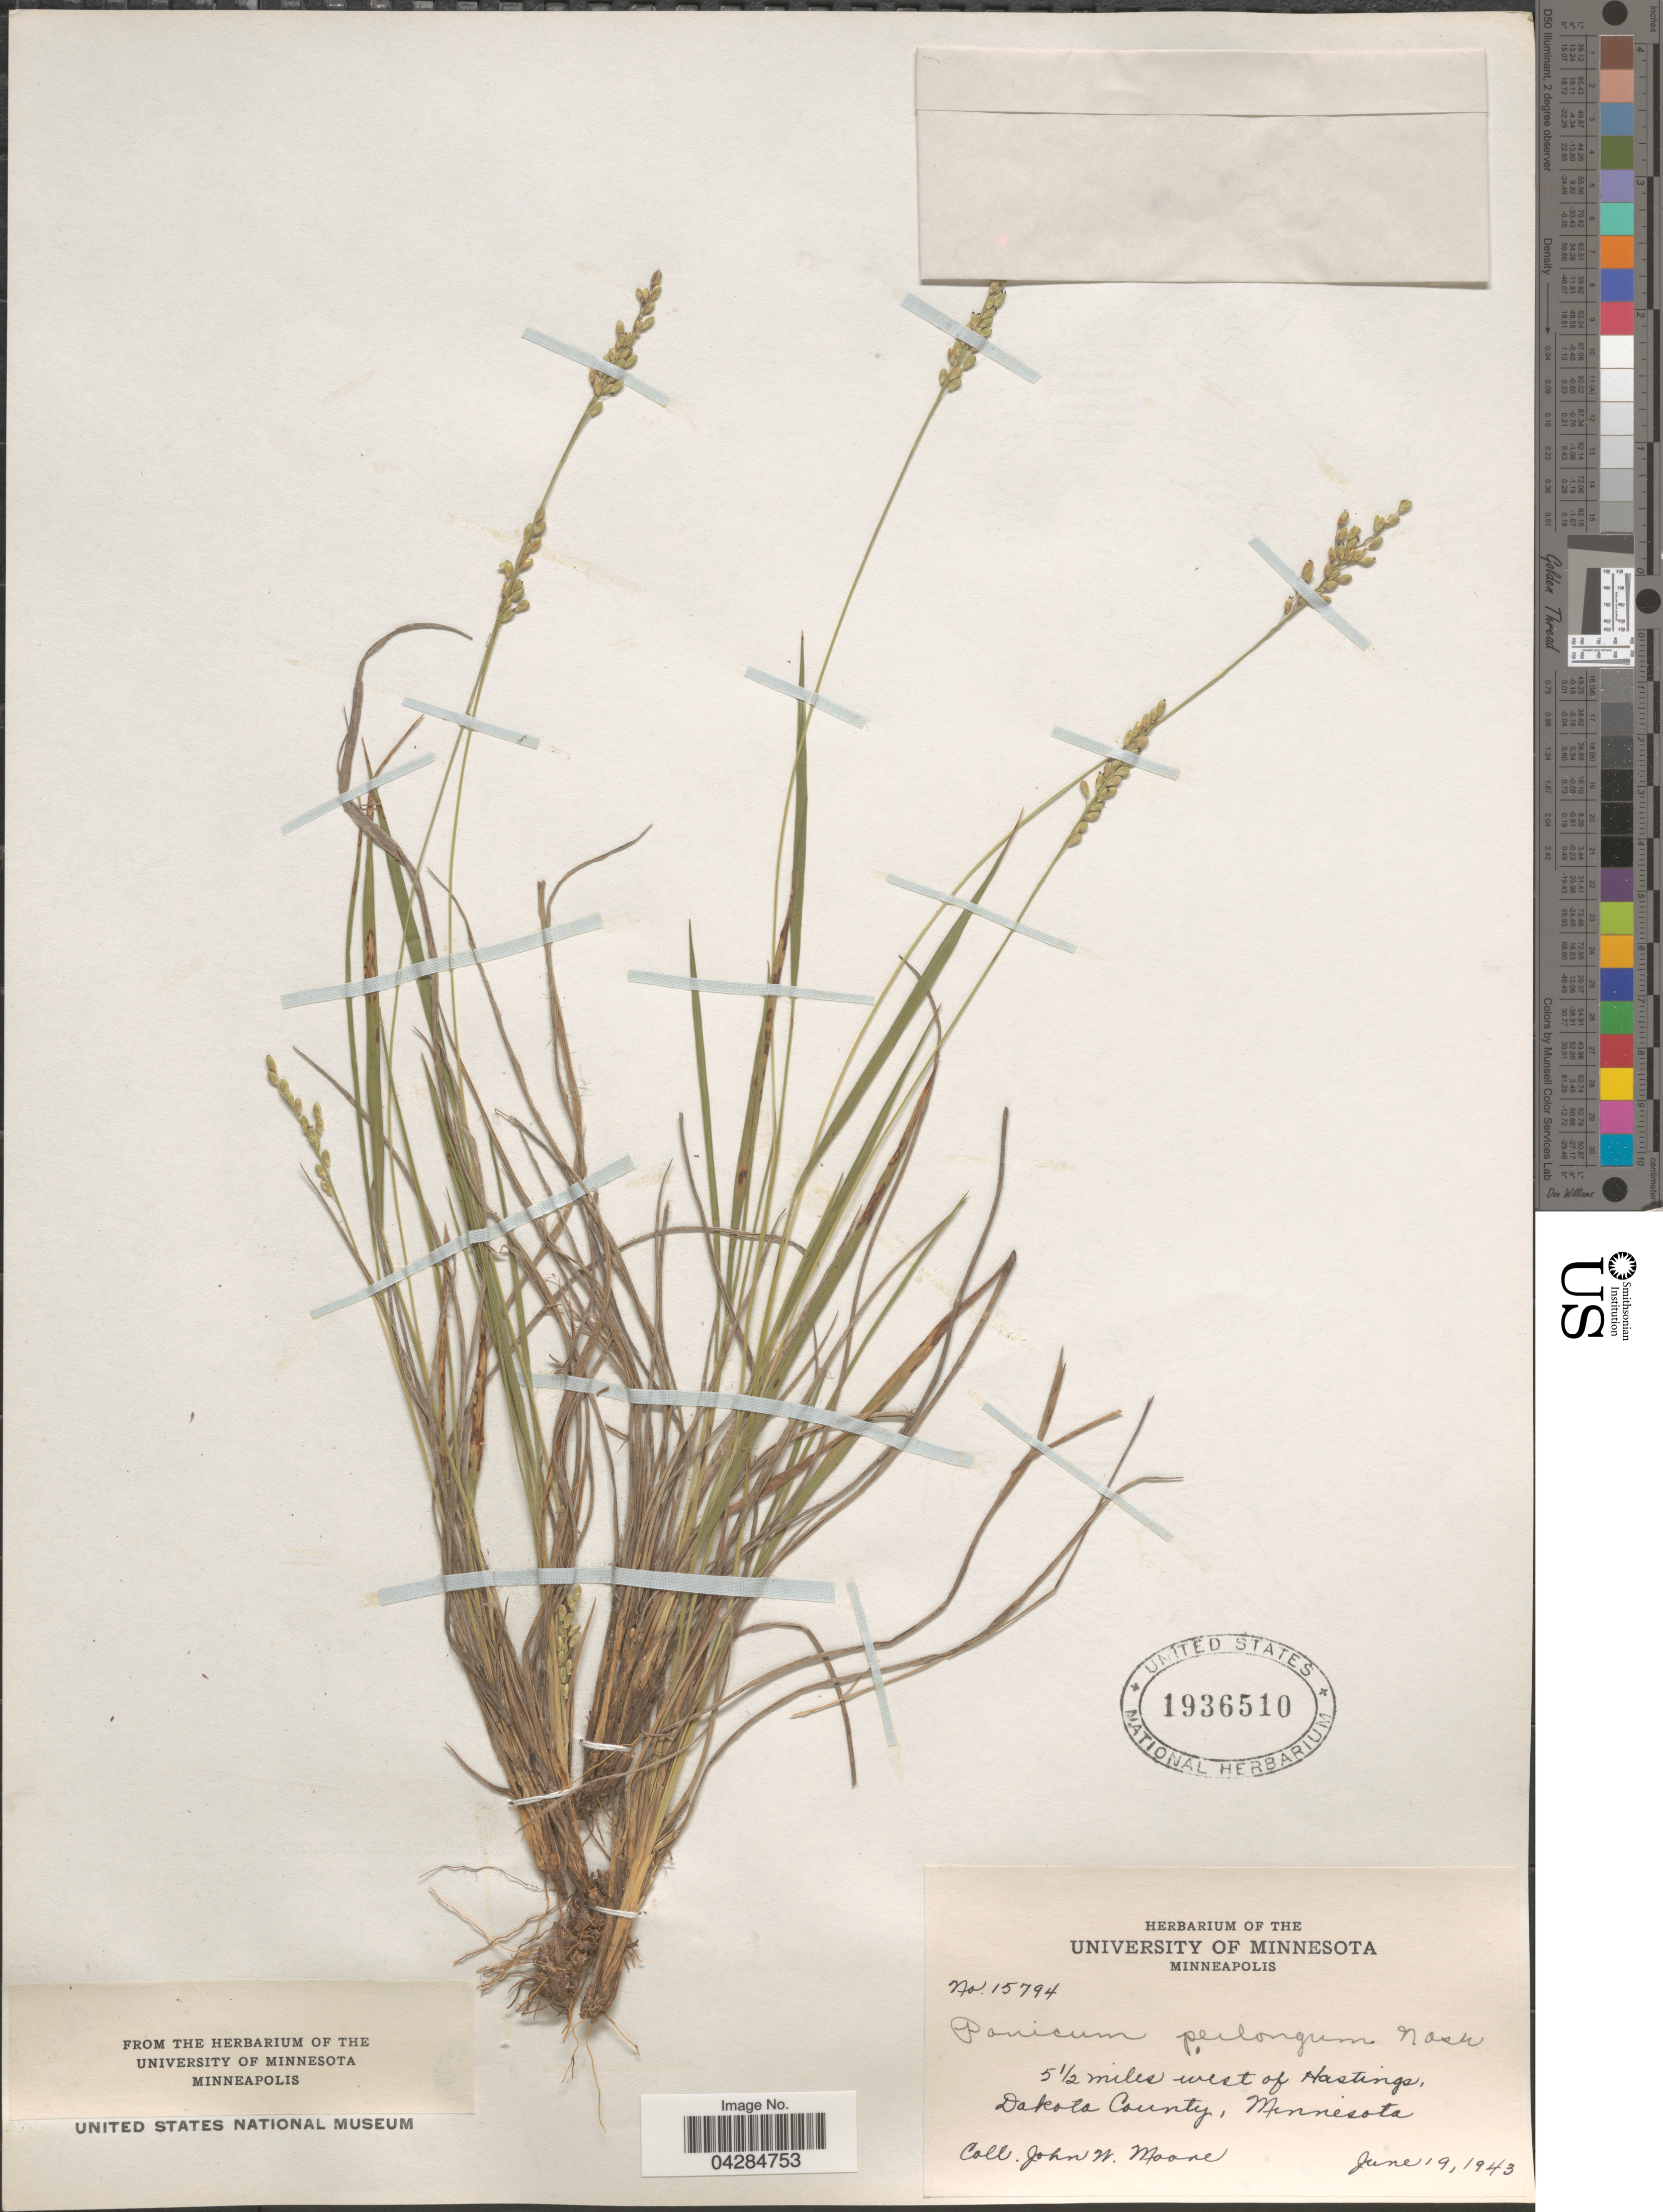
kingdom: Plantae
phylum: Tracheophyta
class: Liliopsida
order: Poales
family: Poaceae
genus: Dichanthelium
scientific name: Dichanthelium perlongum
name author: (Nash) Freckmann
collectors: J. Moore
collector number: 15794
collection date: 1943-06-19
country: United States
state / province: Minnesota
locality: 5 1/2 miles west of Hastings, Dakota County.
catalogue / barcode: US 1936510